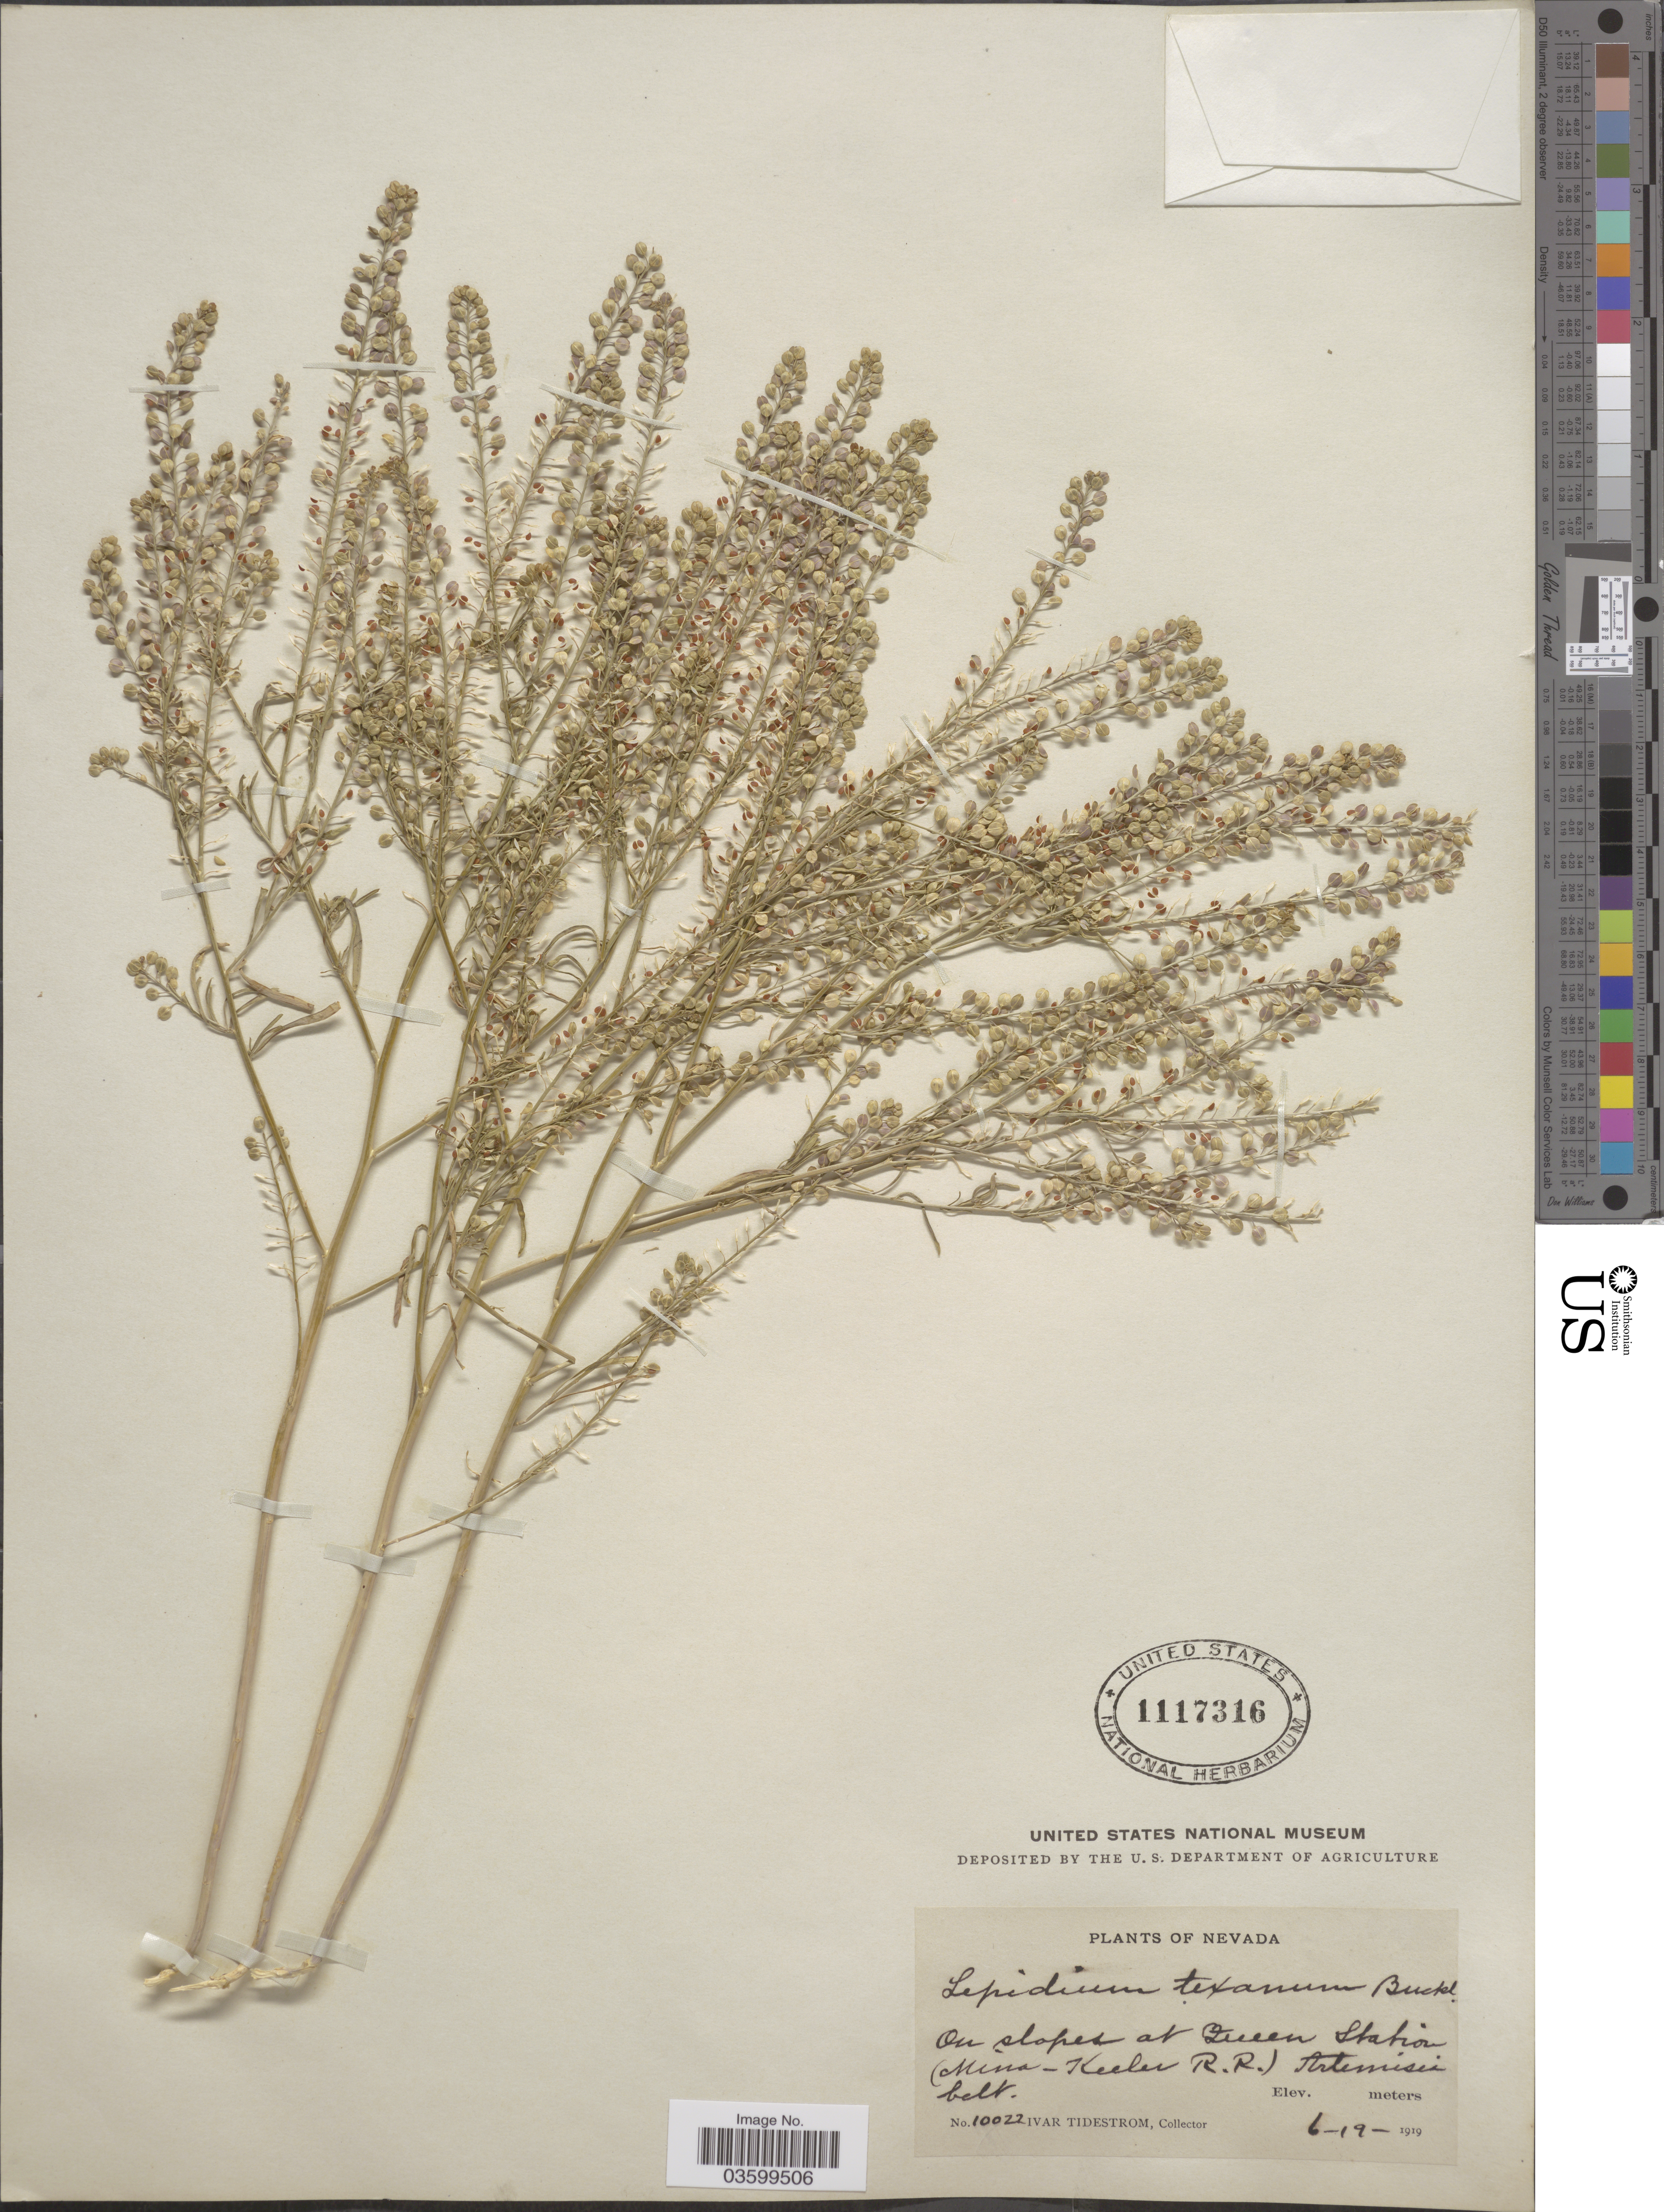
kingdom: Plantae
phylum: Tracheophyta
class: Magnoliopsida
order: Brassicales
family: Brassicaceae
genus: Lepidium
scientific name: Lepidium virginicum var. medium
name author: (Greene) C.L. Hitchc.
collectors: I. F. Tidestrom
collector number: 10022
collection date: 1919-06-19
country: United States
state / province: Nevada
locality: On slopes at Queen Station (Mina-Keeler R. R.) Artemisia belt.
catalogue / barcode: US 1117316